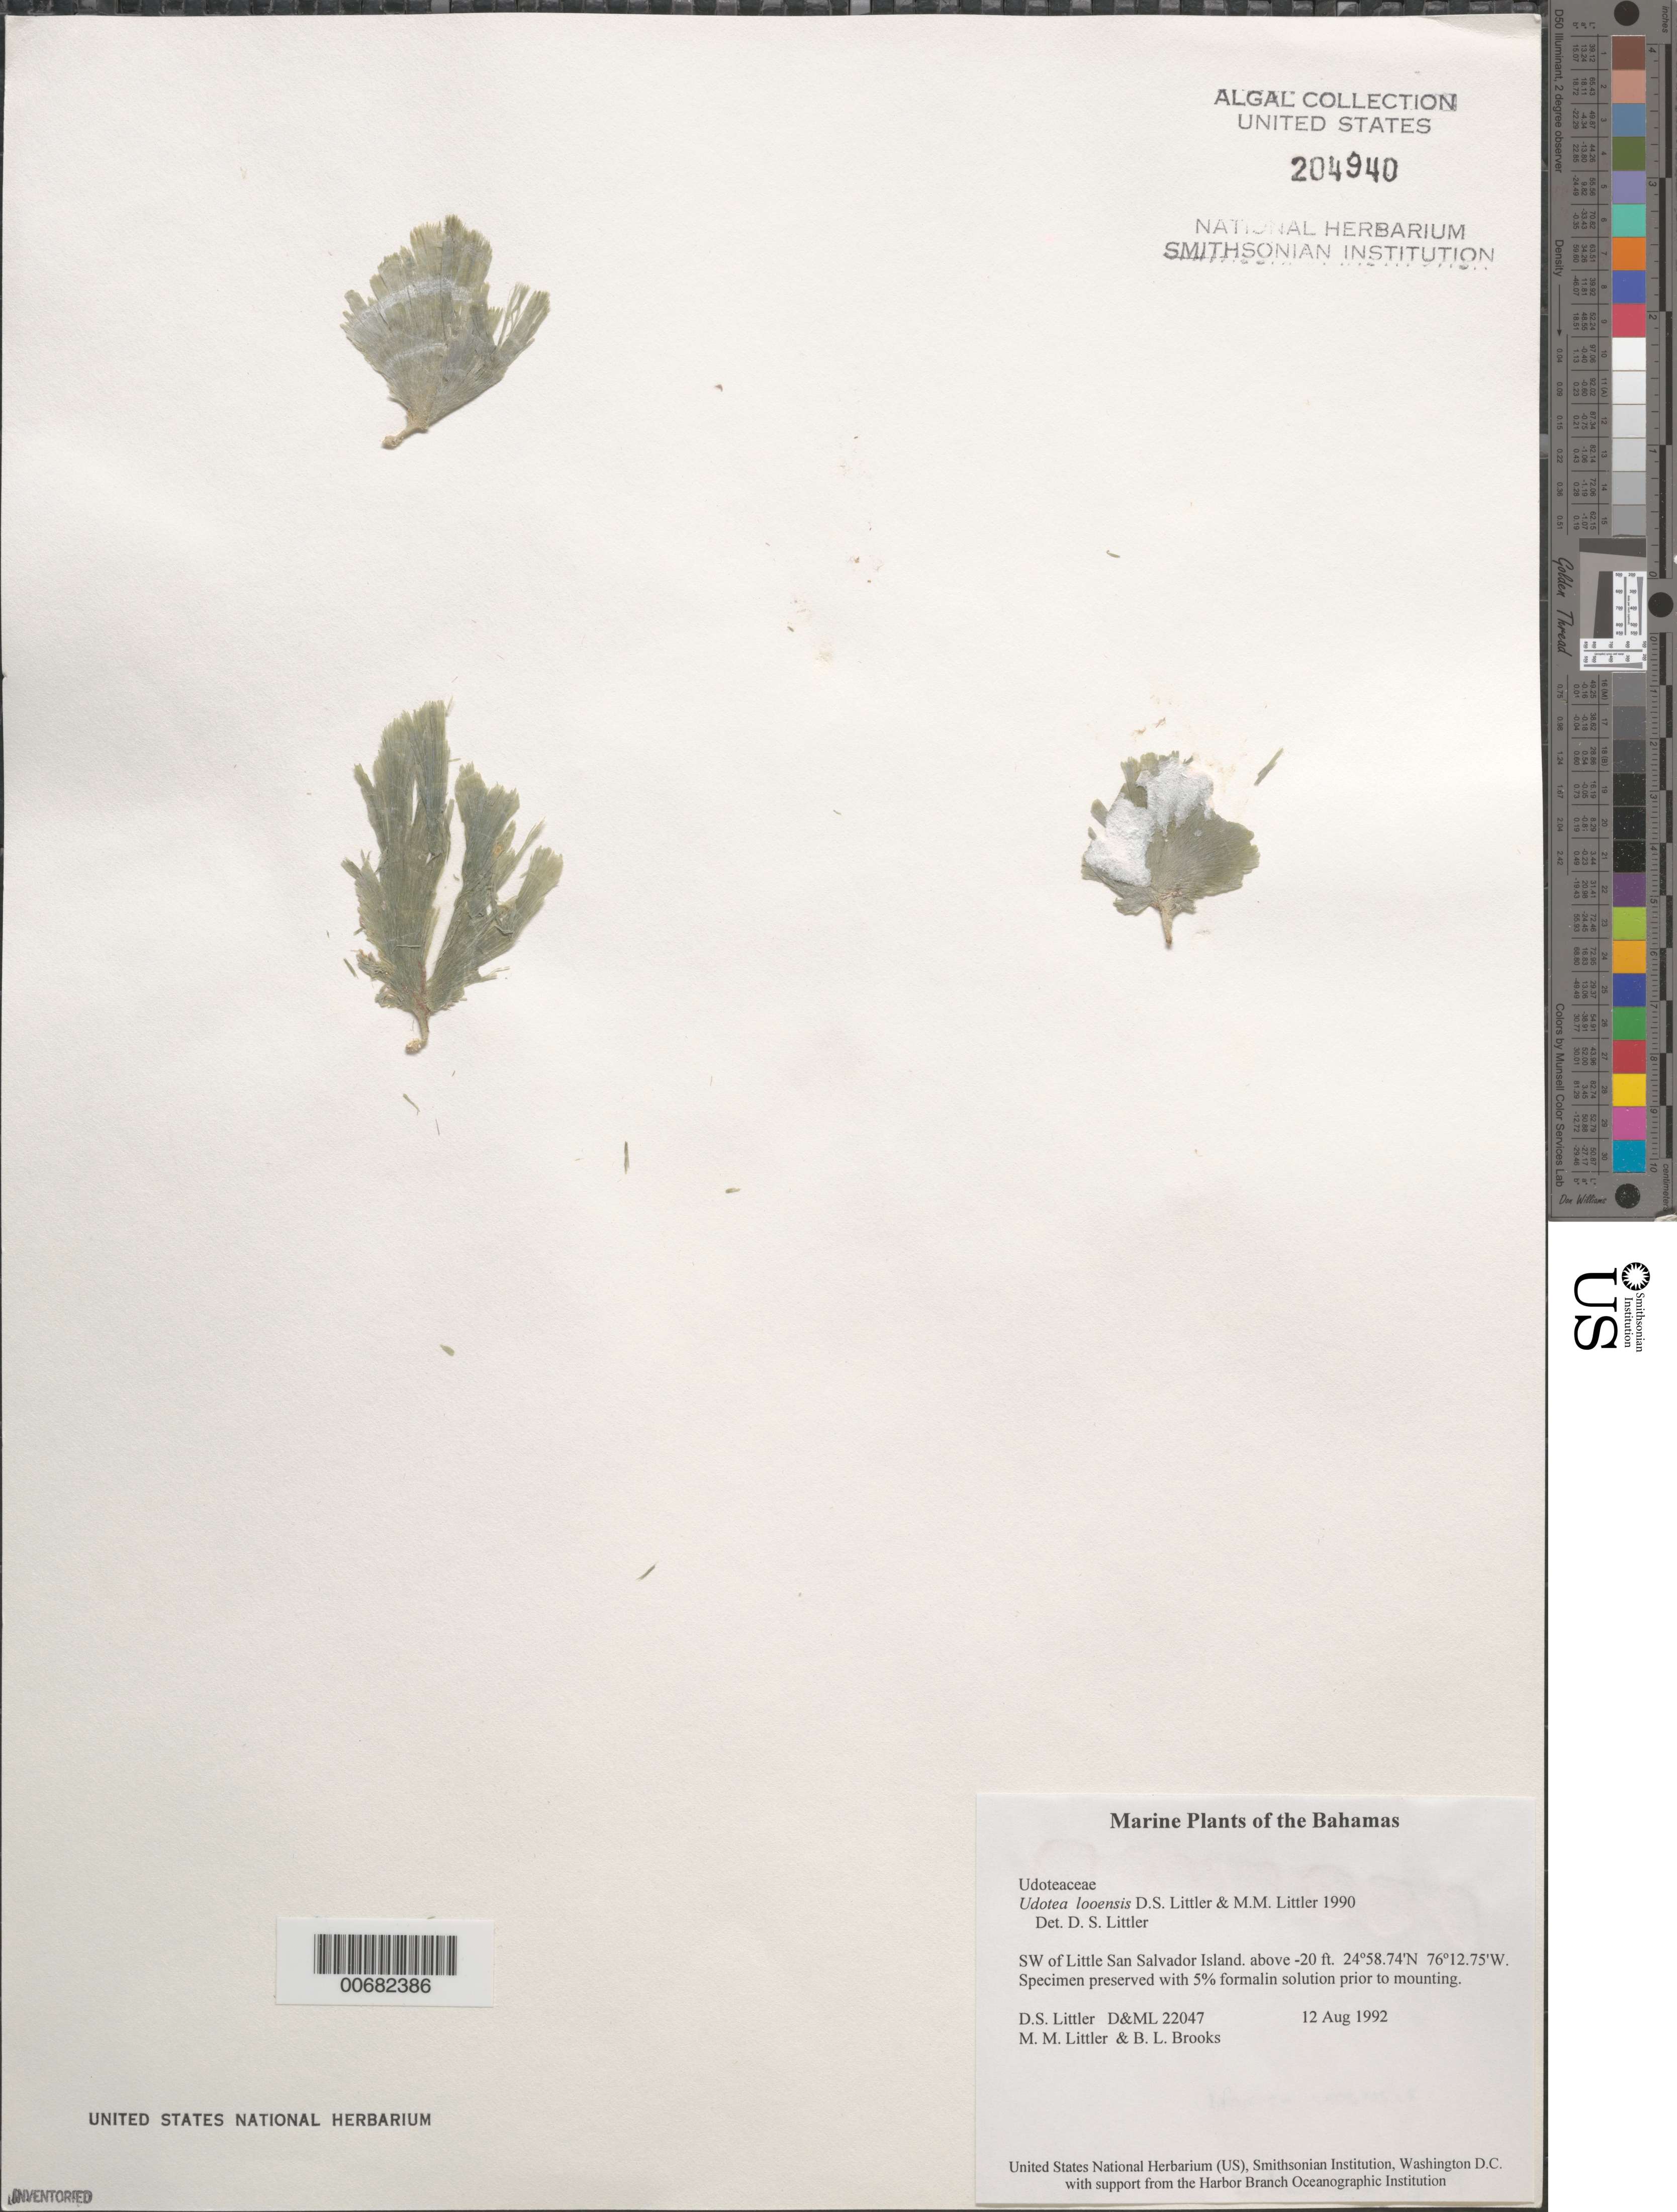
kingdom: Plantae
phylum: Chlorophyta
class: Ulvophyceae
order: Bryopsidales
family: Udoteaceae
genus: Udotea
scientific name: Udotea looensis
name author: D.S. Littler & Littler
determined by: Littler, D. S.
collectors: D. S. Littler, M. M. Littler & B. Brooks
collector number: D&ML 22047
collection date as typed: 12 Aug 1992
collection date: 1992-08-12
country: Bahamas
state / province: San Salvador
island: Little San Salvador Island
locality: Southwest of Little San Salvador Island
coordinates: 24 58.74' N, 76 12.75' W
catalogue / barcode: US 204940